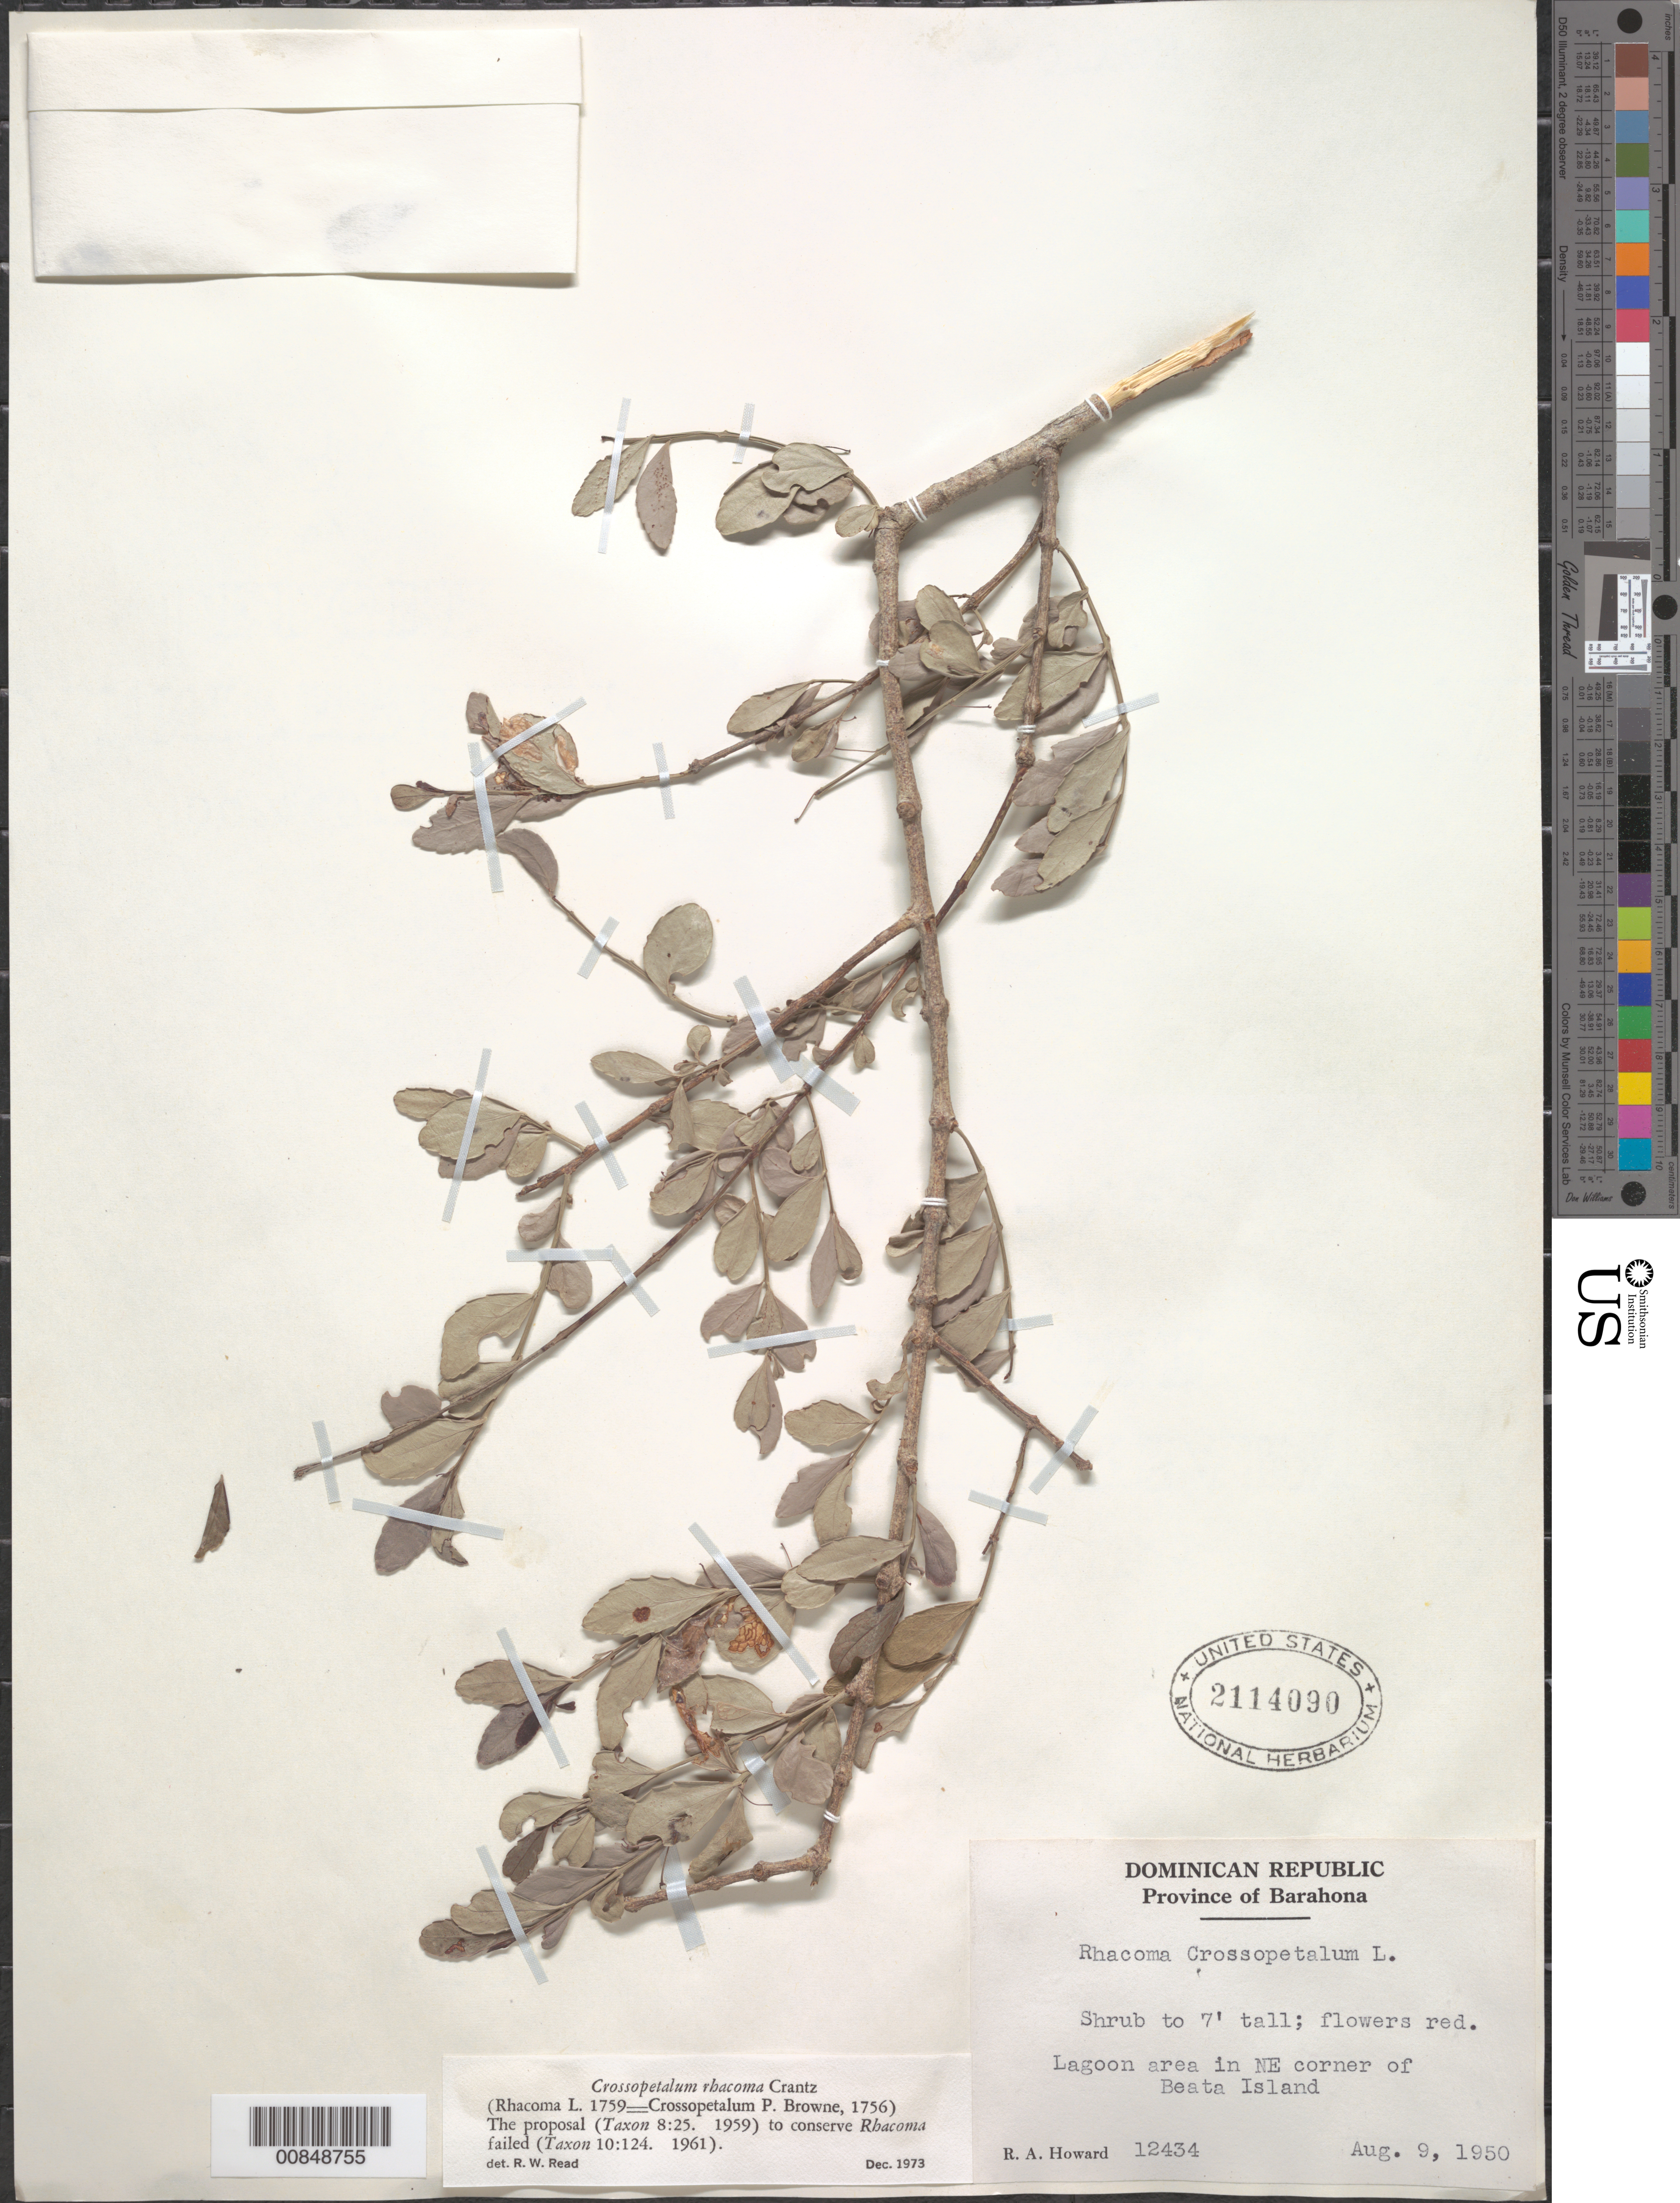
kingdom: Plantae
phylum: Tracheophyta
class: Magnoliopsida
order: Celastrales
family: Celastraceae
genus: Crossopetalum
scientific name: Crossopetalum rhacoma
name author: Crantz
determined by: Read, Robert W., (US), NMNH (UNITED STATES)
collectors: R. A. Howard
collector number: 12434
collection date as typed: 09 Aug 1950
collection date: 1950-08-09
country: Dominican Republic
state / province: Barahona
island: Isla Beata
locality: Lagoon area in NE corner of Isla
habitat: Lagoon area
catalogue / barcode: US 2114090